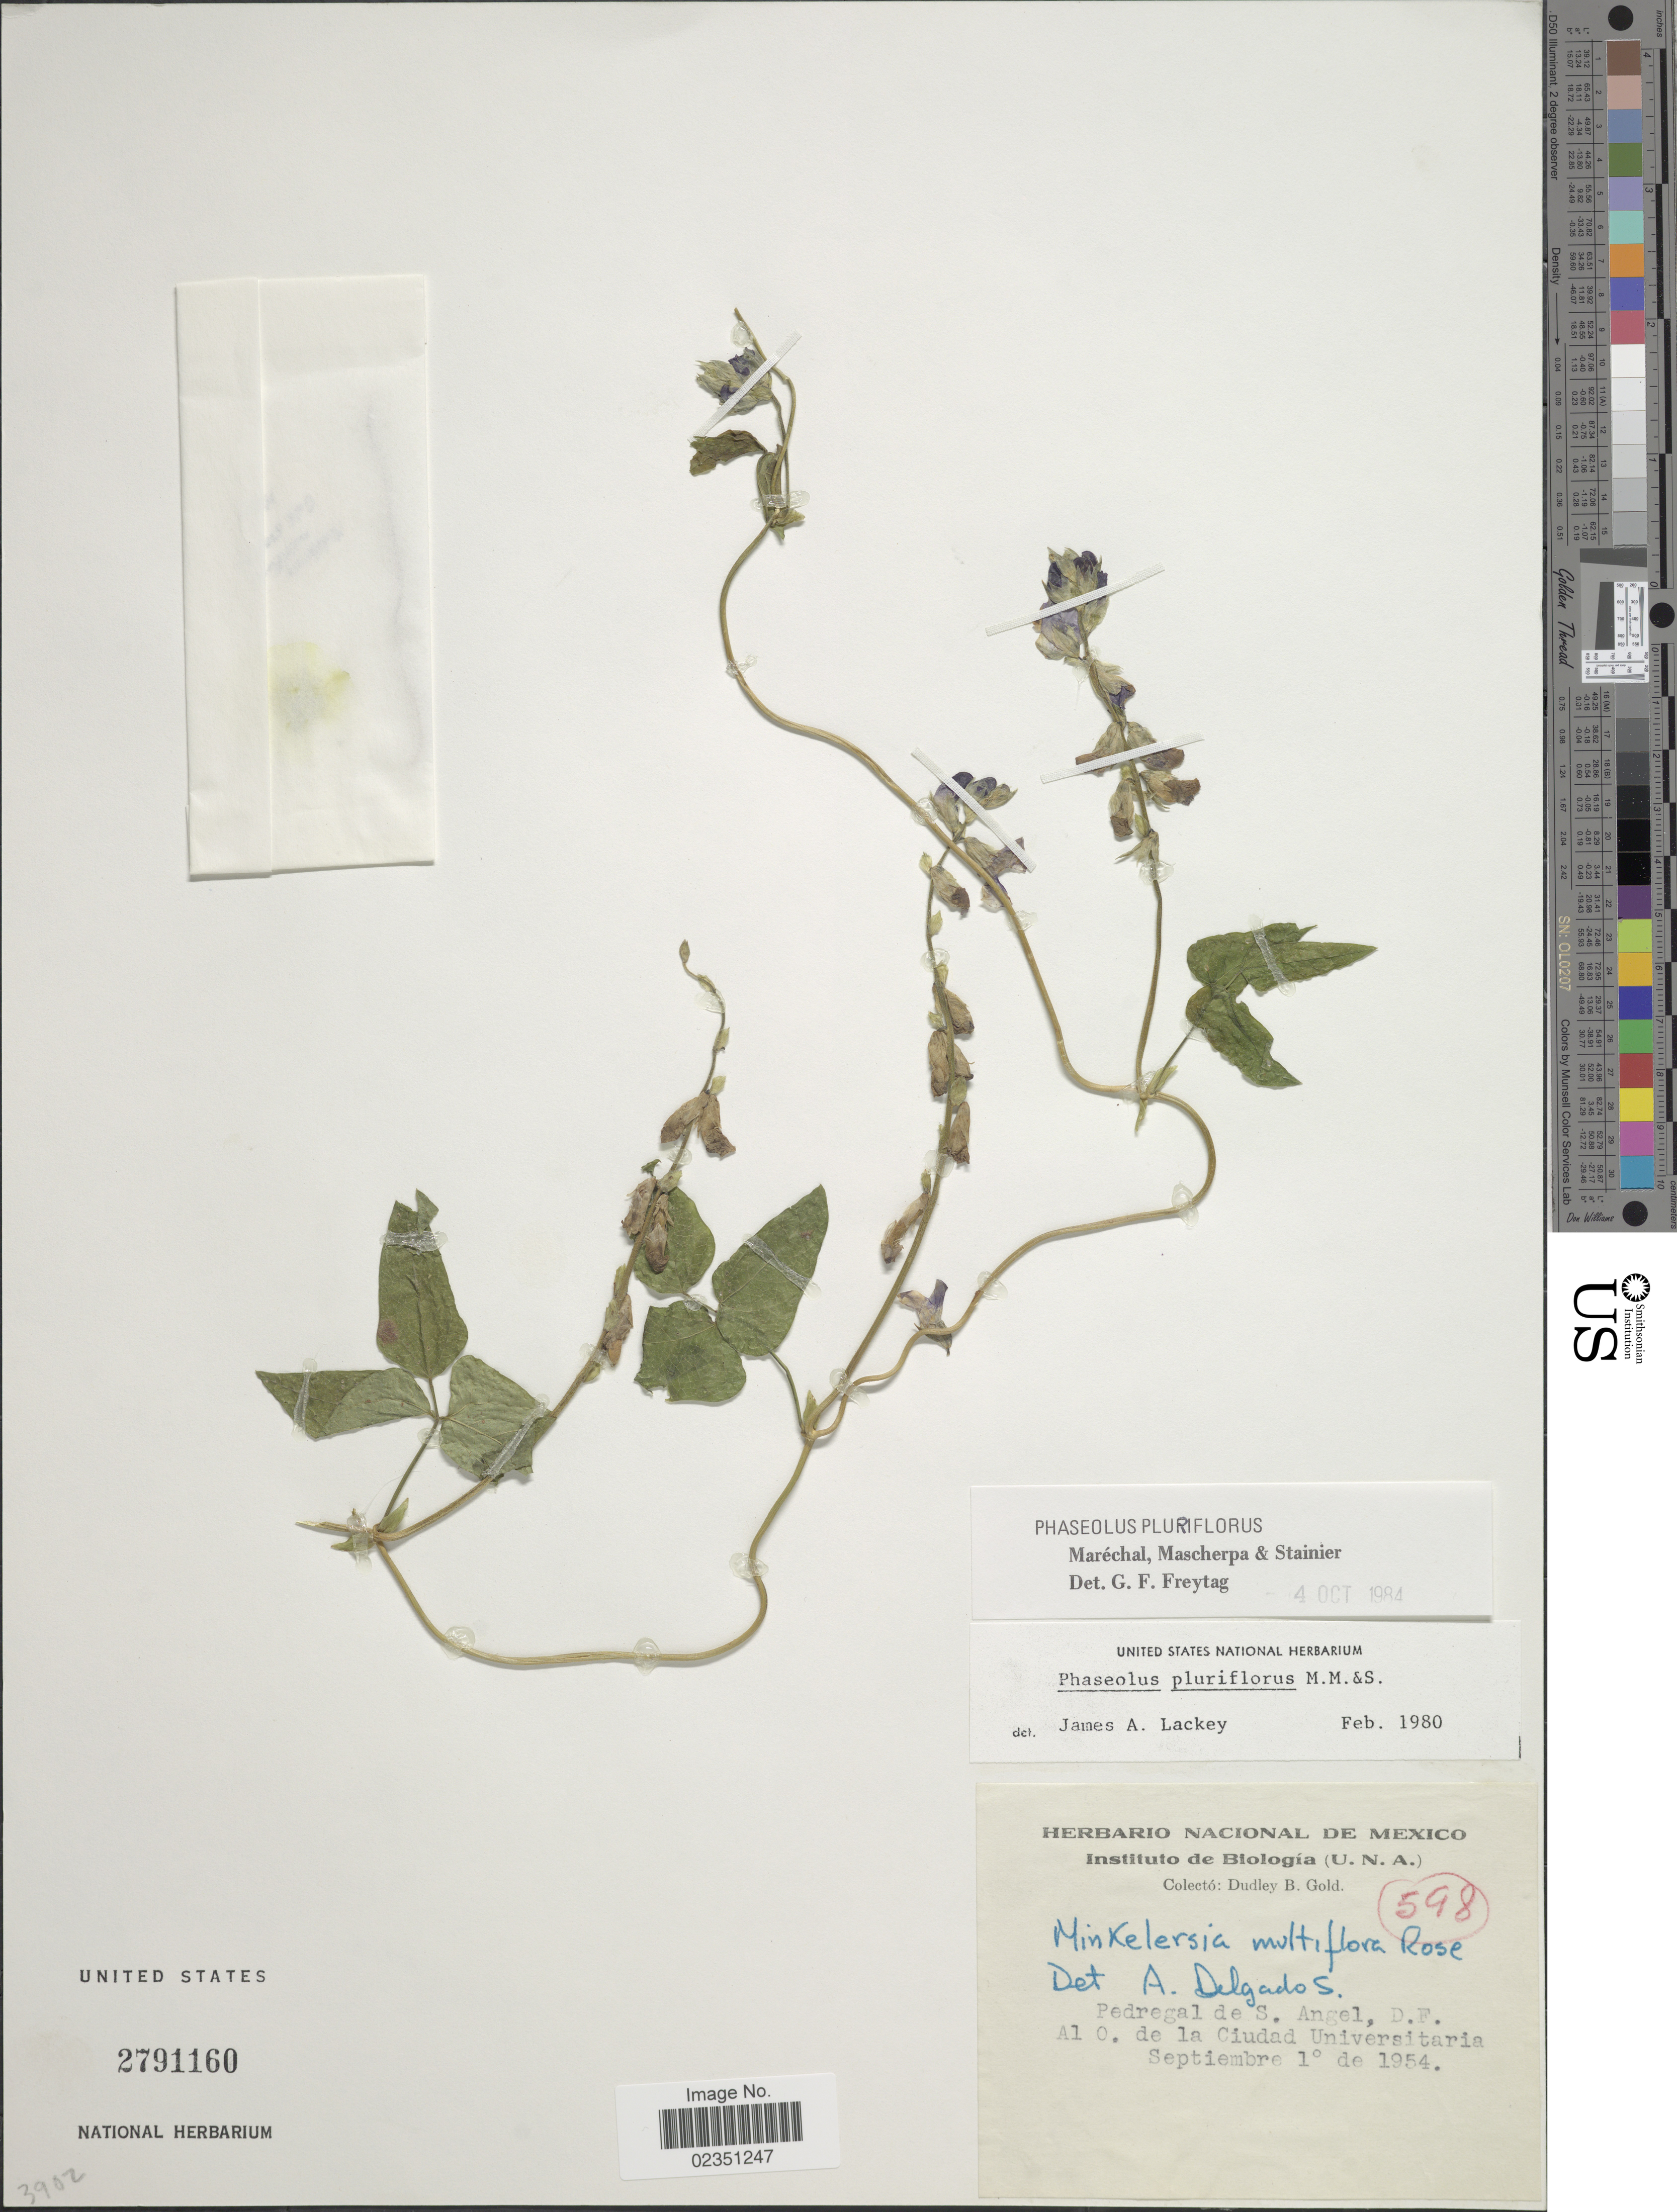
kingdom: Plantae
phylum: Tracheophyta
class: Magnoliopsida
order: Fabales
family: Fabaceae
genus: Phaseolus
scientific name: Phaseolus pluriflorus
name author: Mare. et al.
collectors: D. Gold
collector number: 598?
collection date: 1954-09-01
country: Mexico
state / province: Distrito Federal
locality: Pedregal de S. Angel, D. F. Al O. de la Cuidad Universitaria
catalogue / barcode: US 2791160